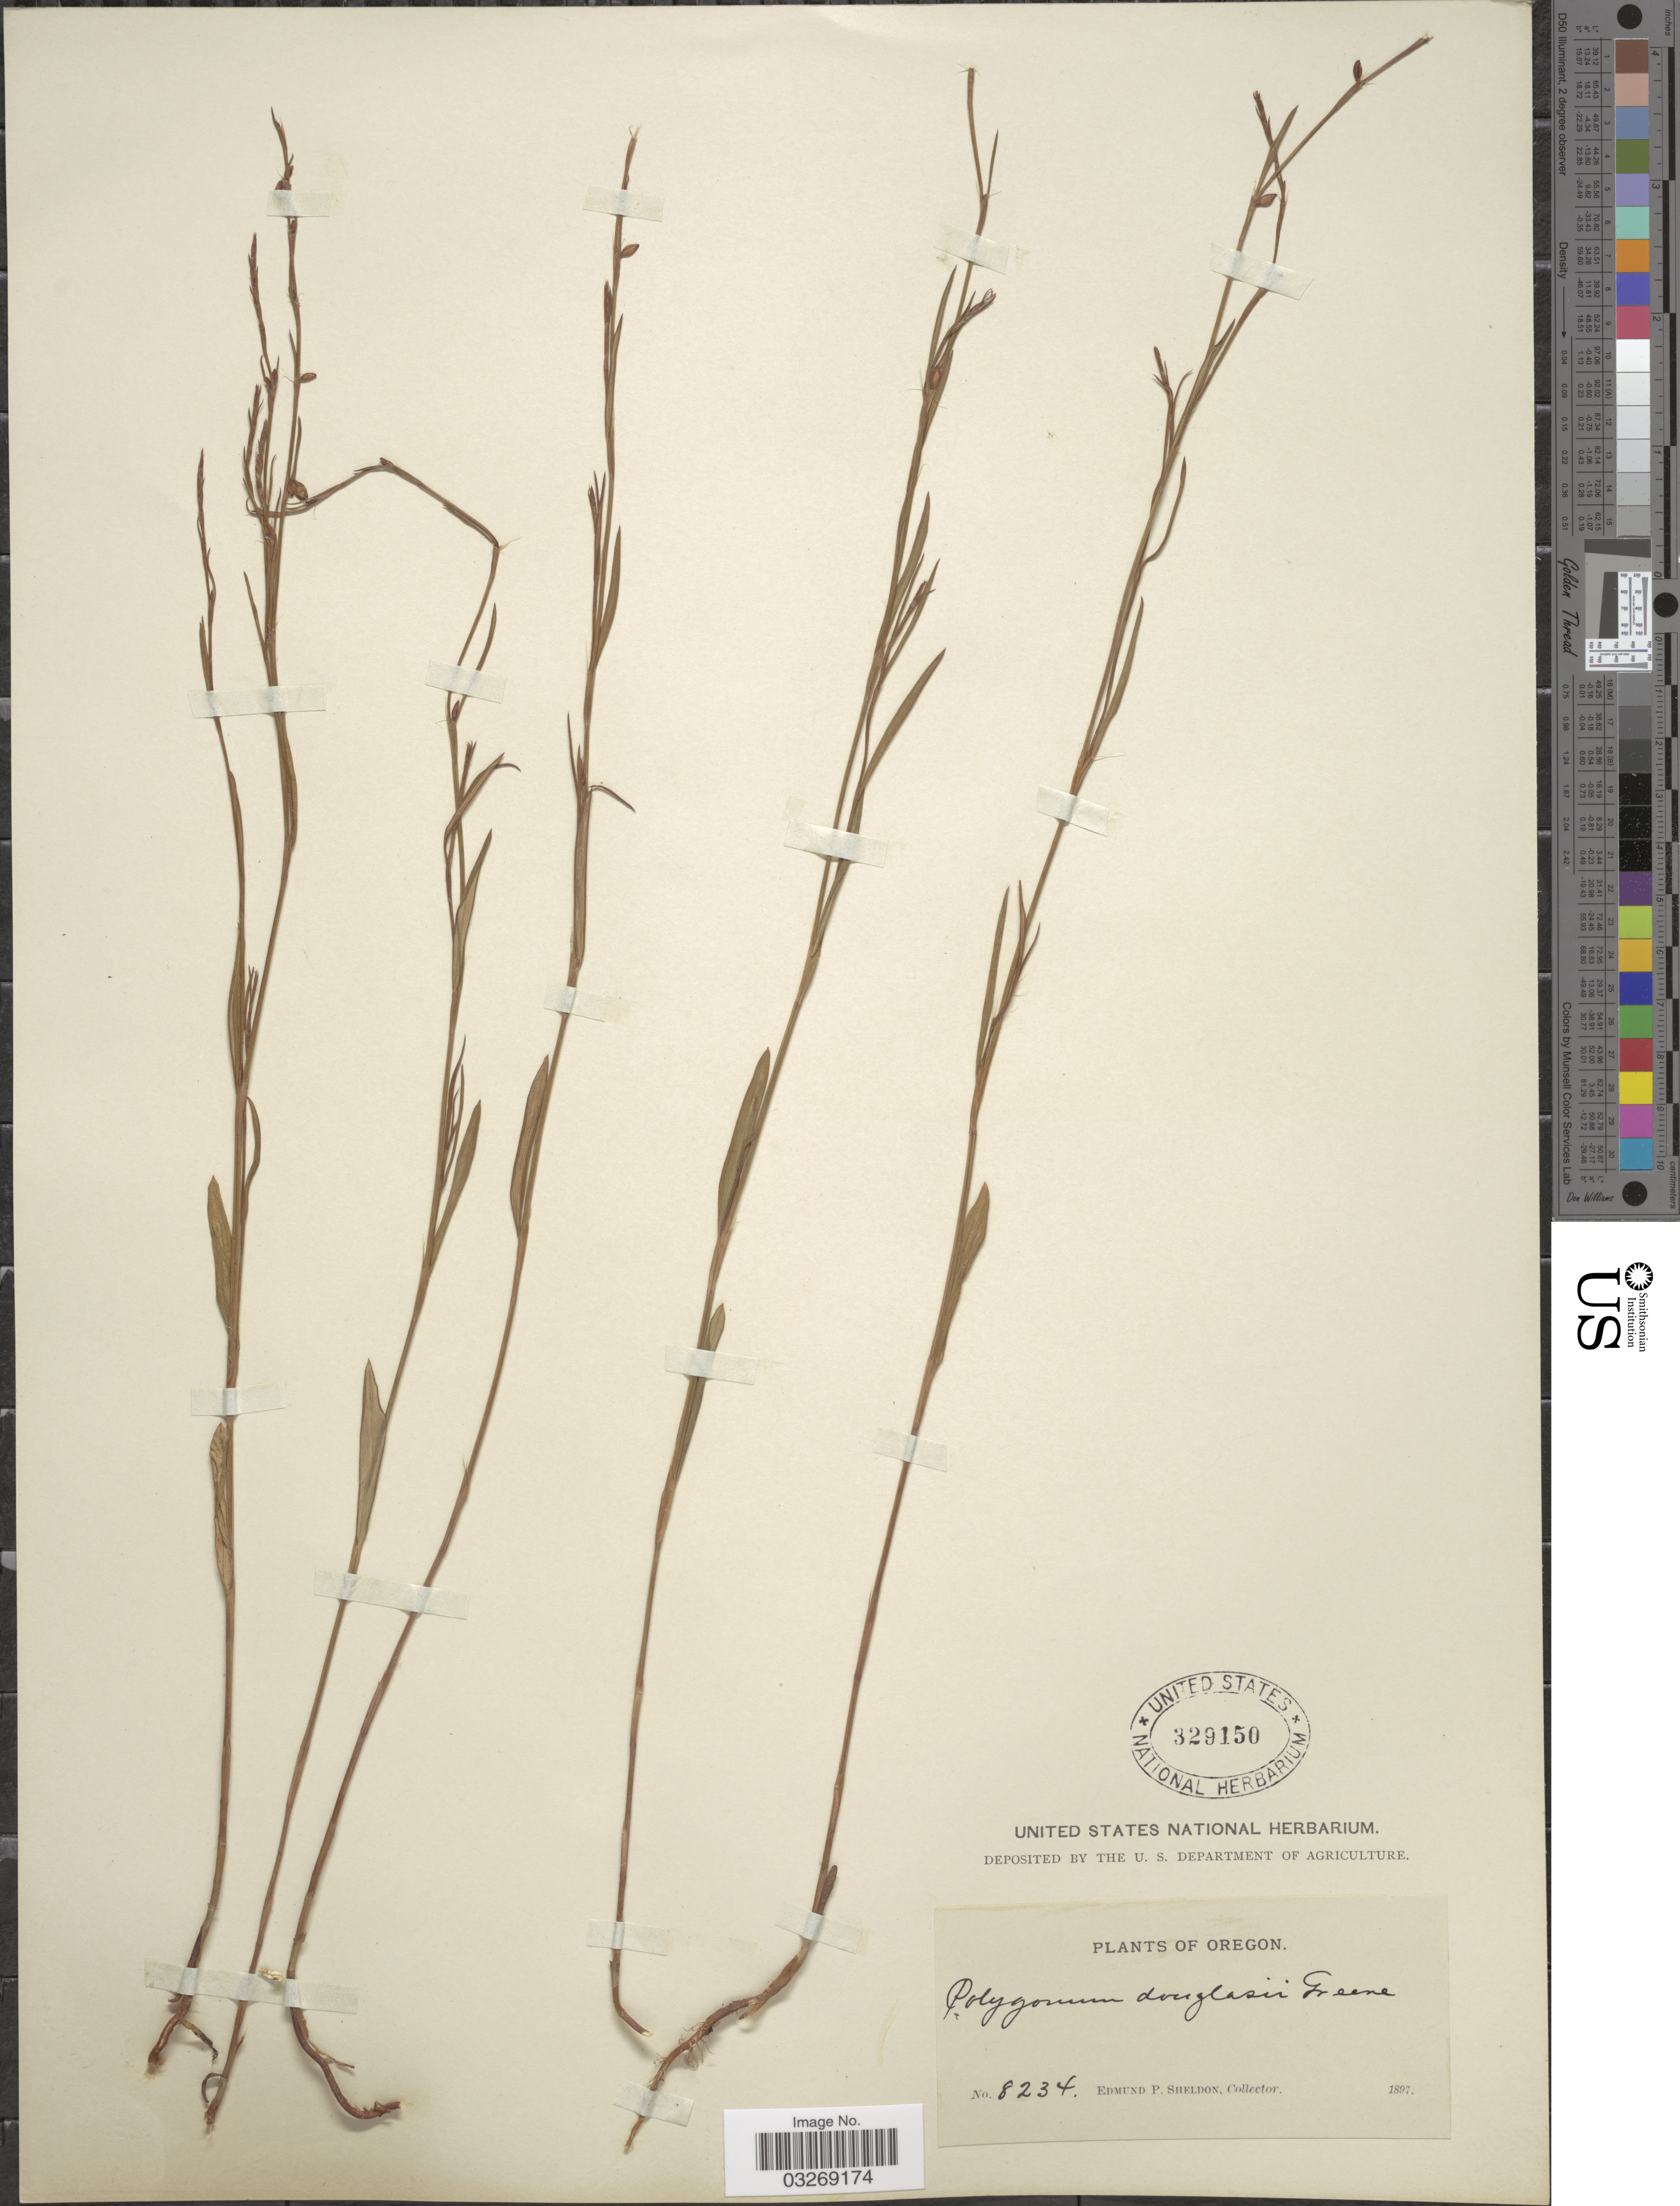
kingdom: Plantae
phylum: Tracheophyta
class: Magnoliopsida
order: Caryophyllales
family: Polygonaceae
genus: Polygonum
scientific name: Polygonum douglasii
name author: Greene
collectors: E. P. Sheldon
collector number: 8234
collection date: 1897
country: United States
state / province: Oregon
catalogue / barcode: US 329150